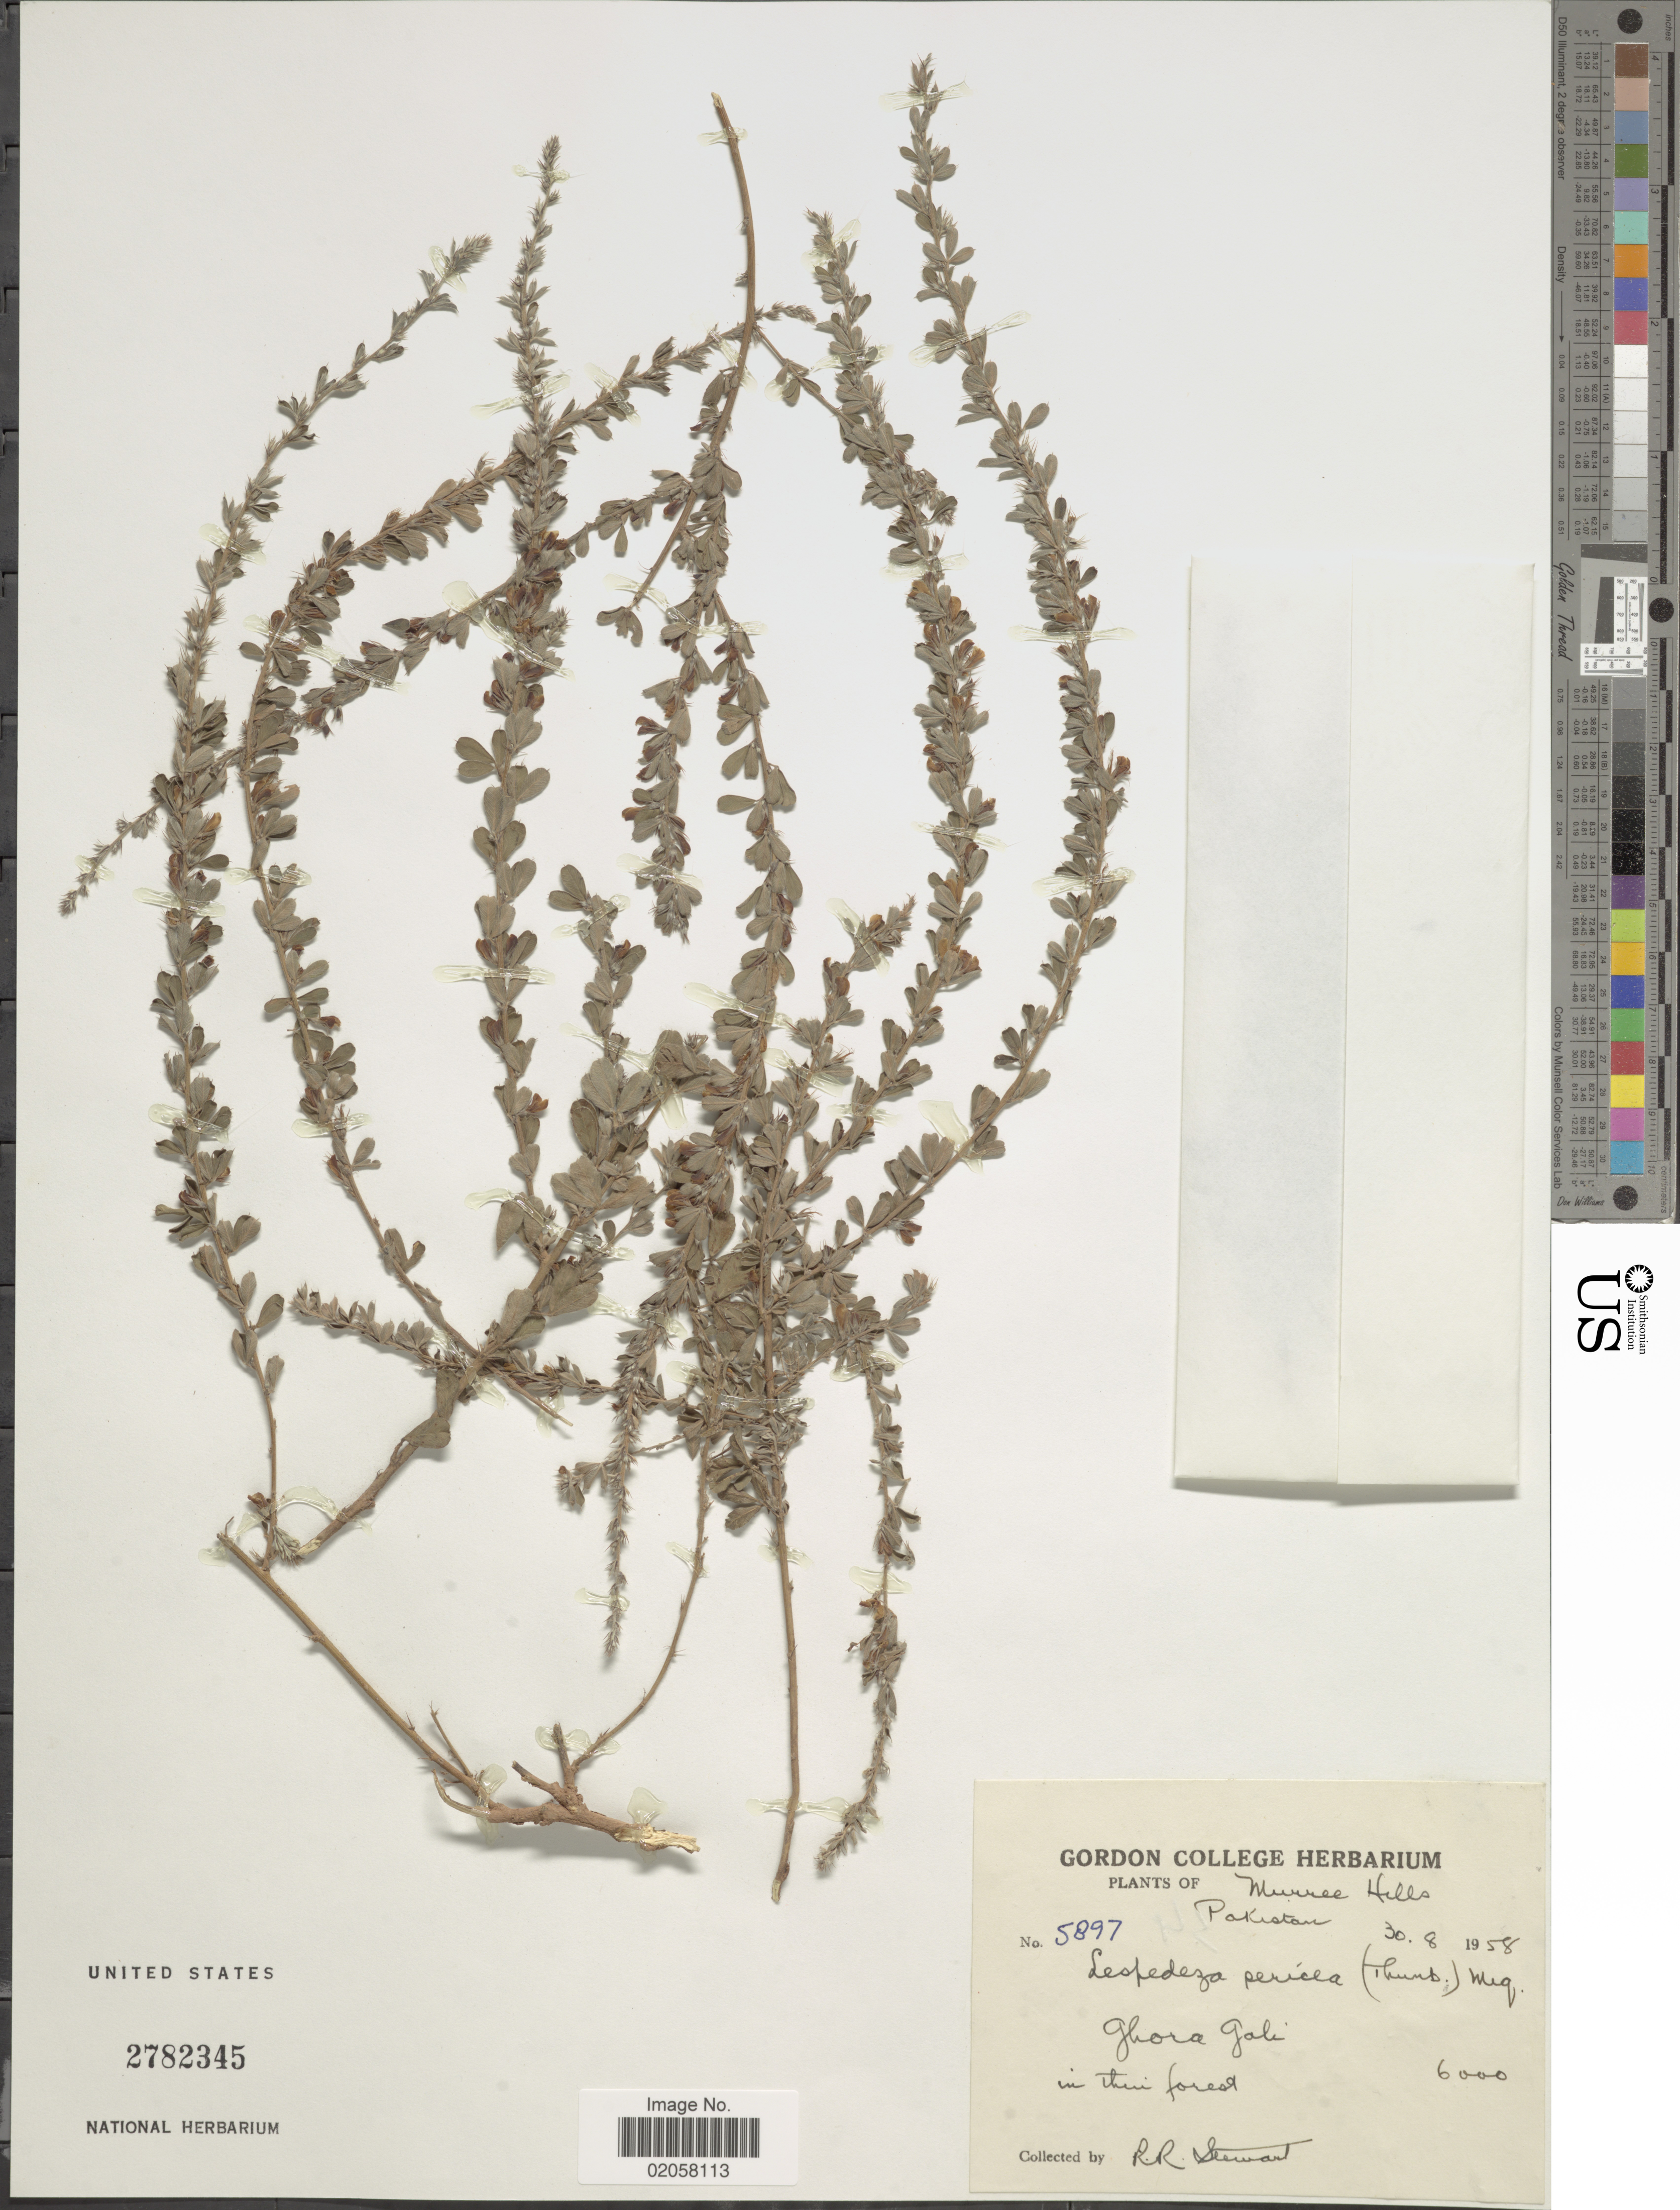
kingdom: Plantae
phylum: Tracheophyta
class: Magnoliopsida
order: Fabales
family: Fabaceae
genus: Lespedeza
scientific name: Lespedeza variegata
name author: Cambess.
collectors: R. R. Stewart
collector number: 5897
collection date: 1958-08-30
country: Pakistan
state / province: Punjab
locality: Murree Hills, Ghora Gali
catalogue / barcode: US 2782345